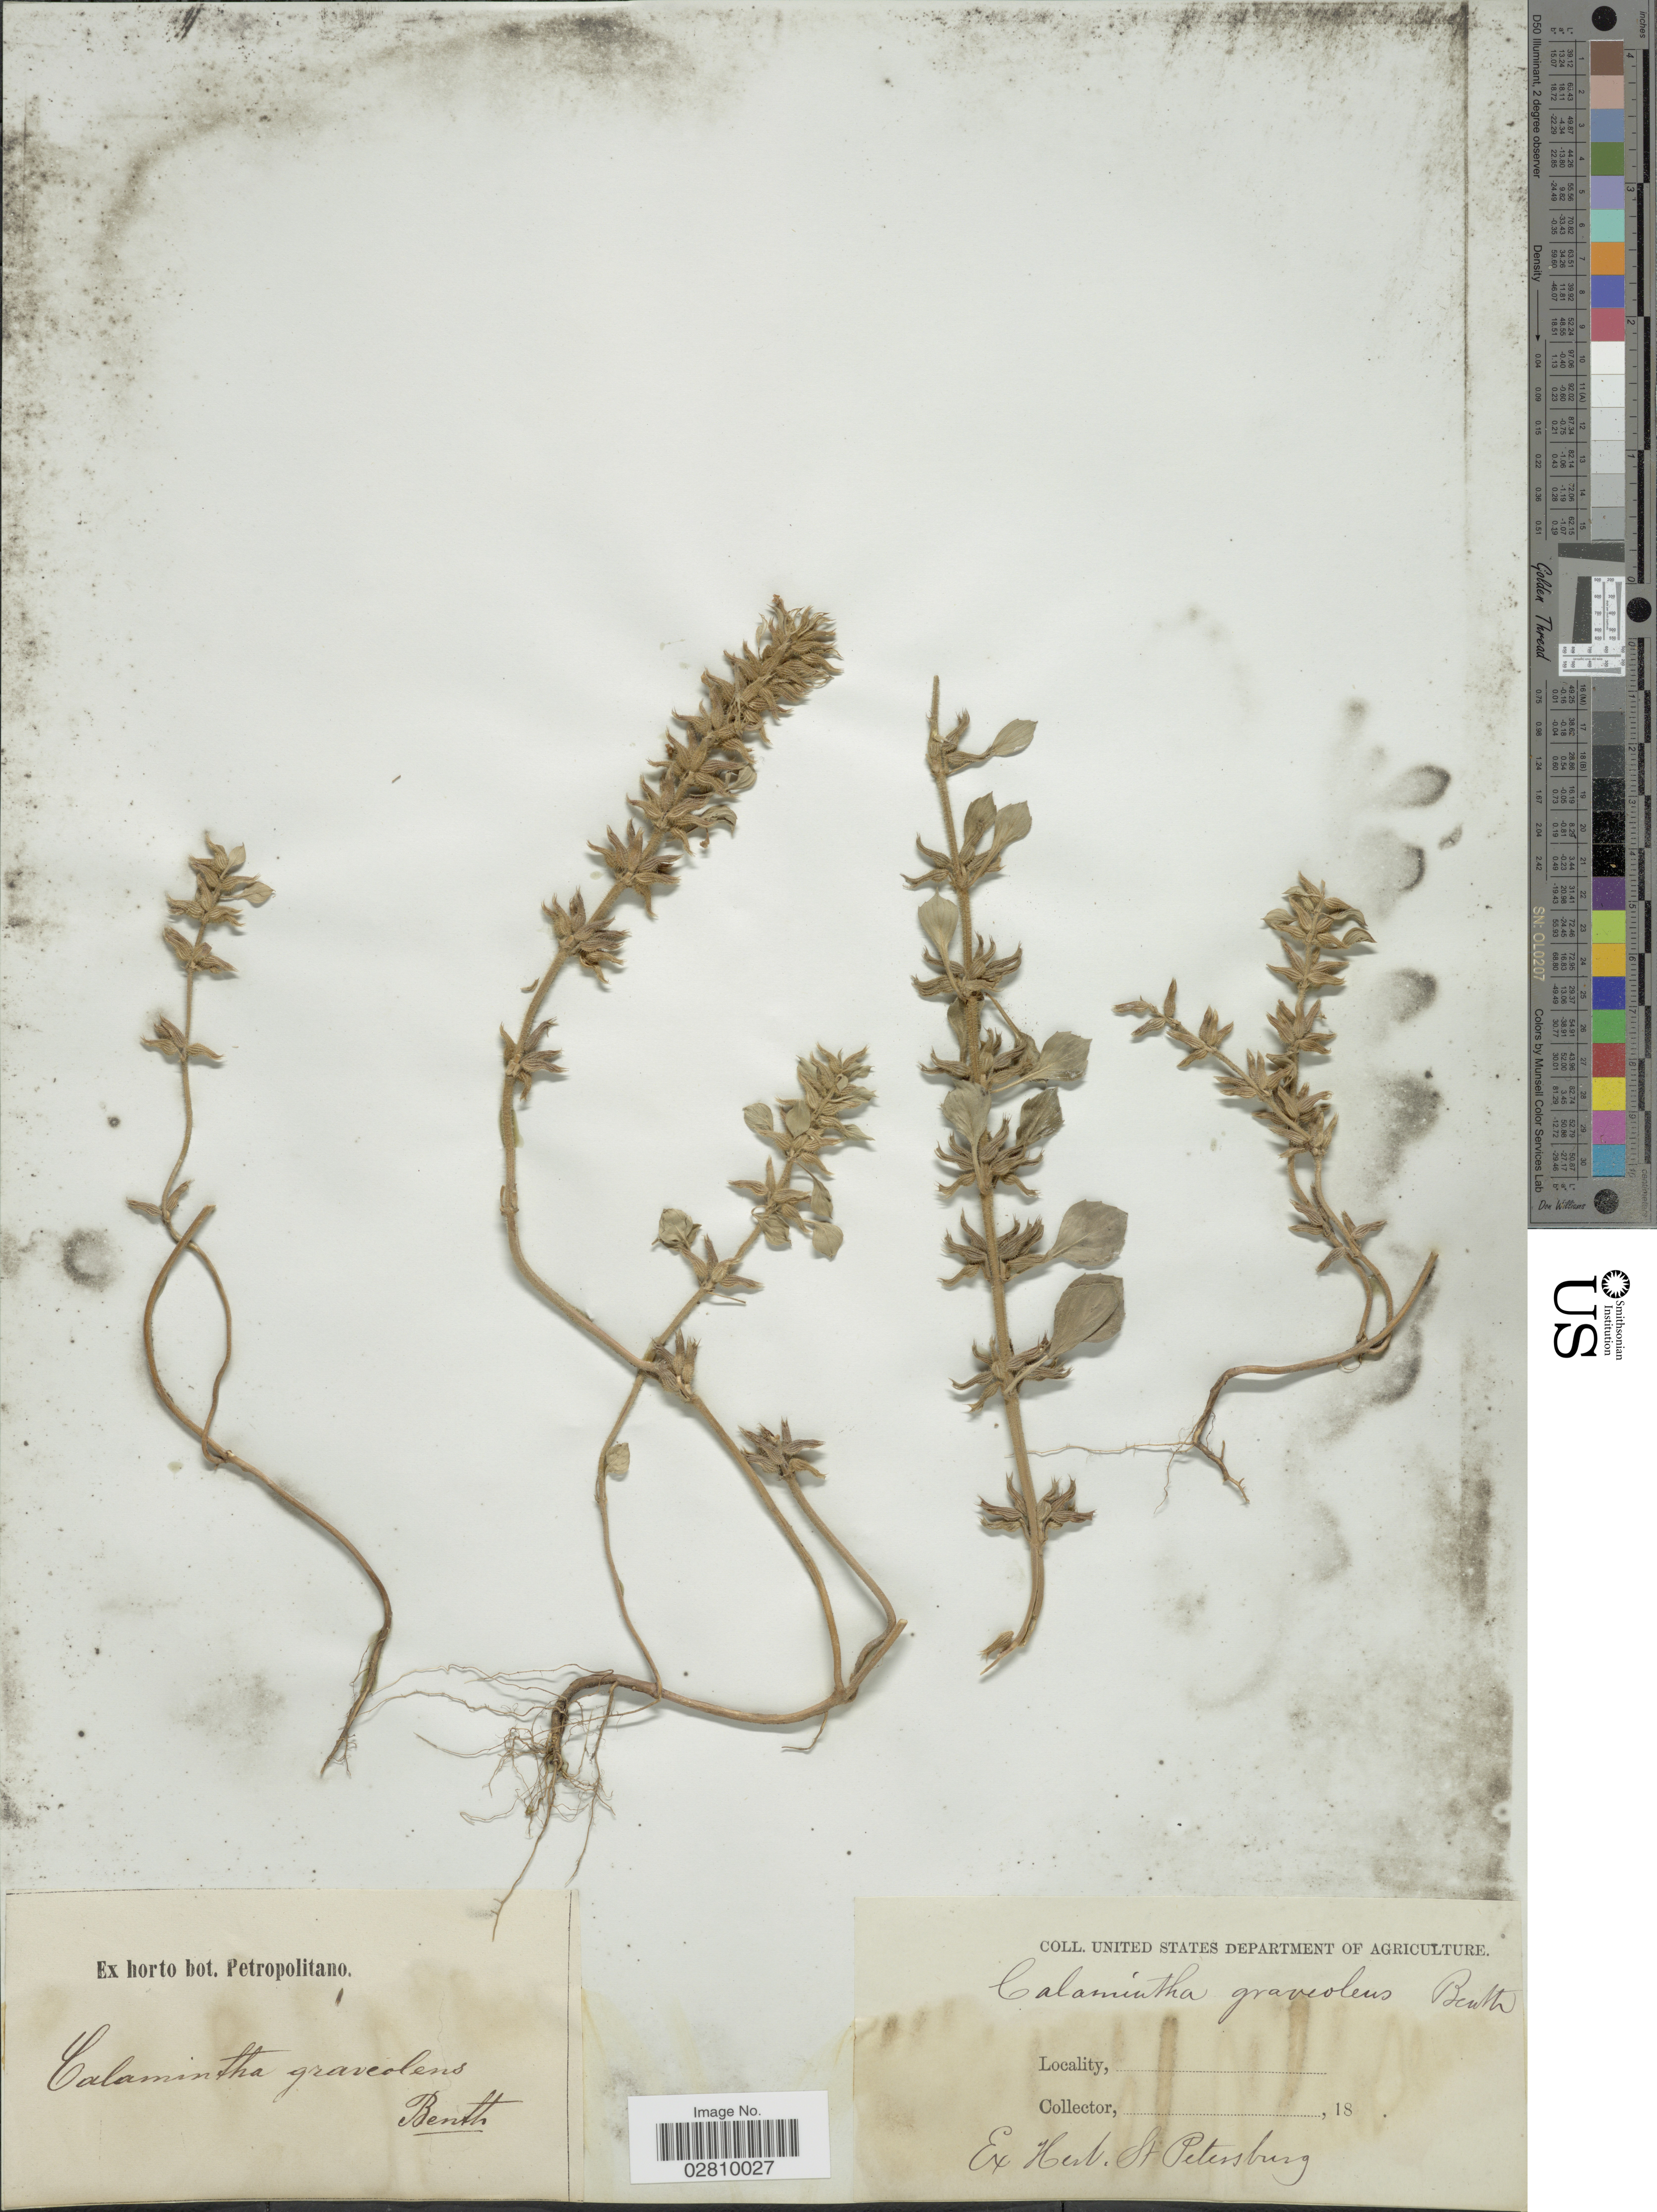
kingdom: Plantae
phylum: Tracheophyta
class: Magnoliopsida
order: Lamiales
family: Lamiaceae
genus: Calamintha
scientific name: Calamintha graveolens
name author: (M. Bieb.) Benth.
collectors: Ex herb. St. Petersburg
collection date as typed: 18